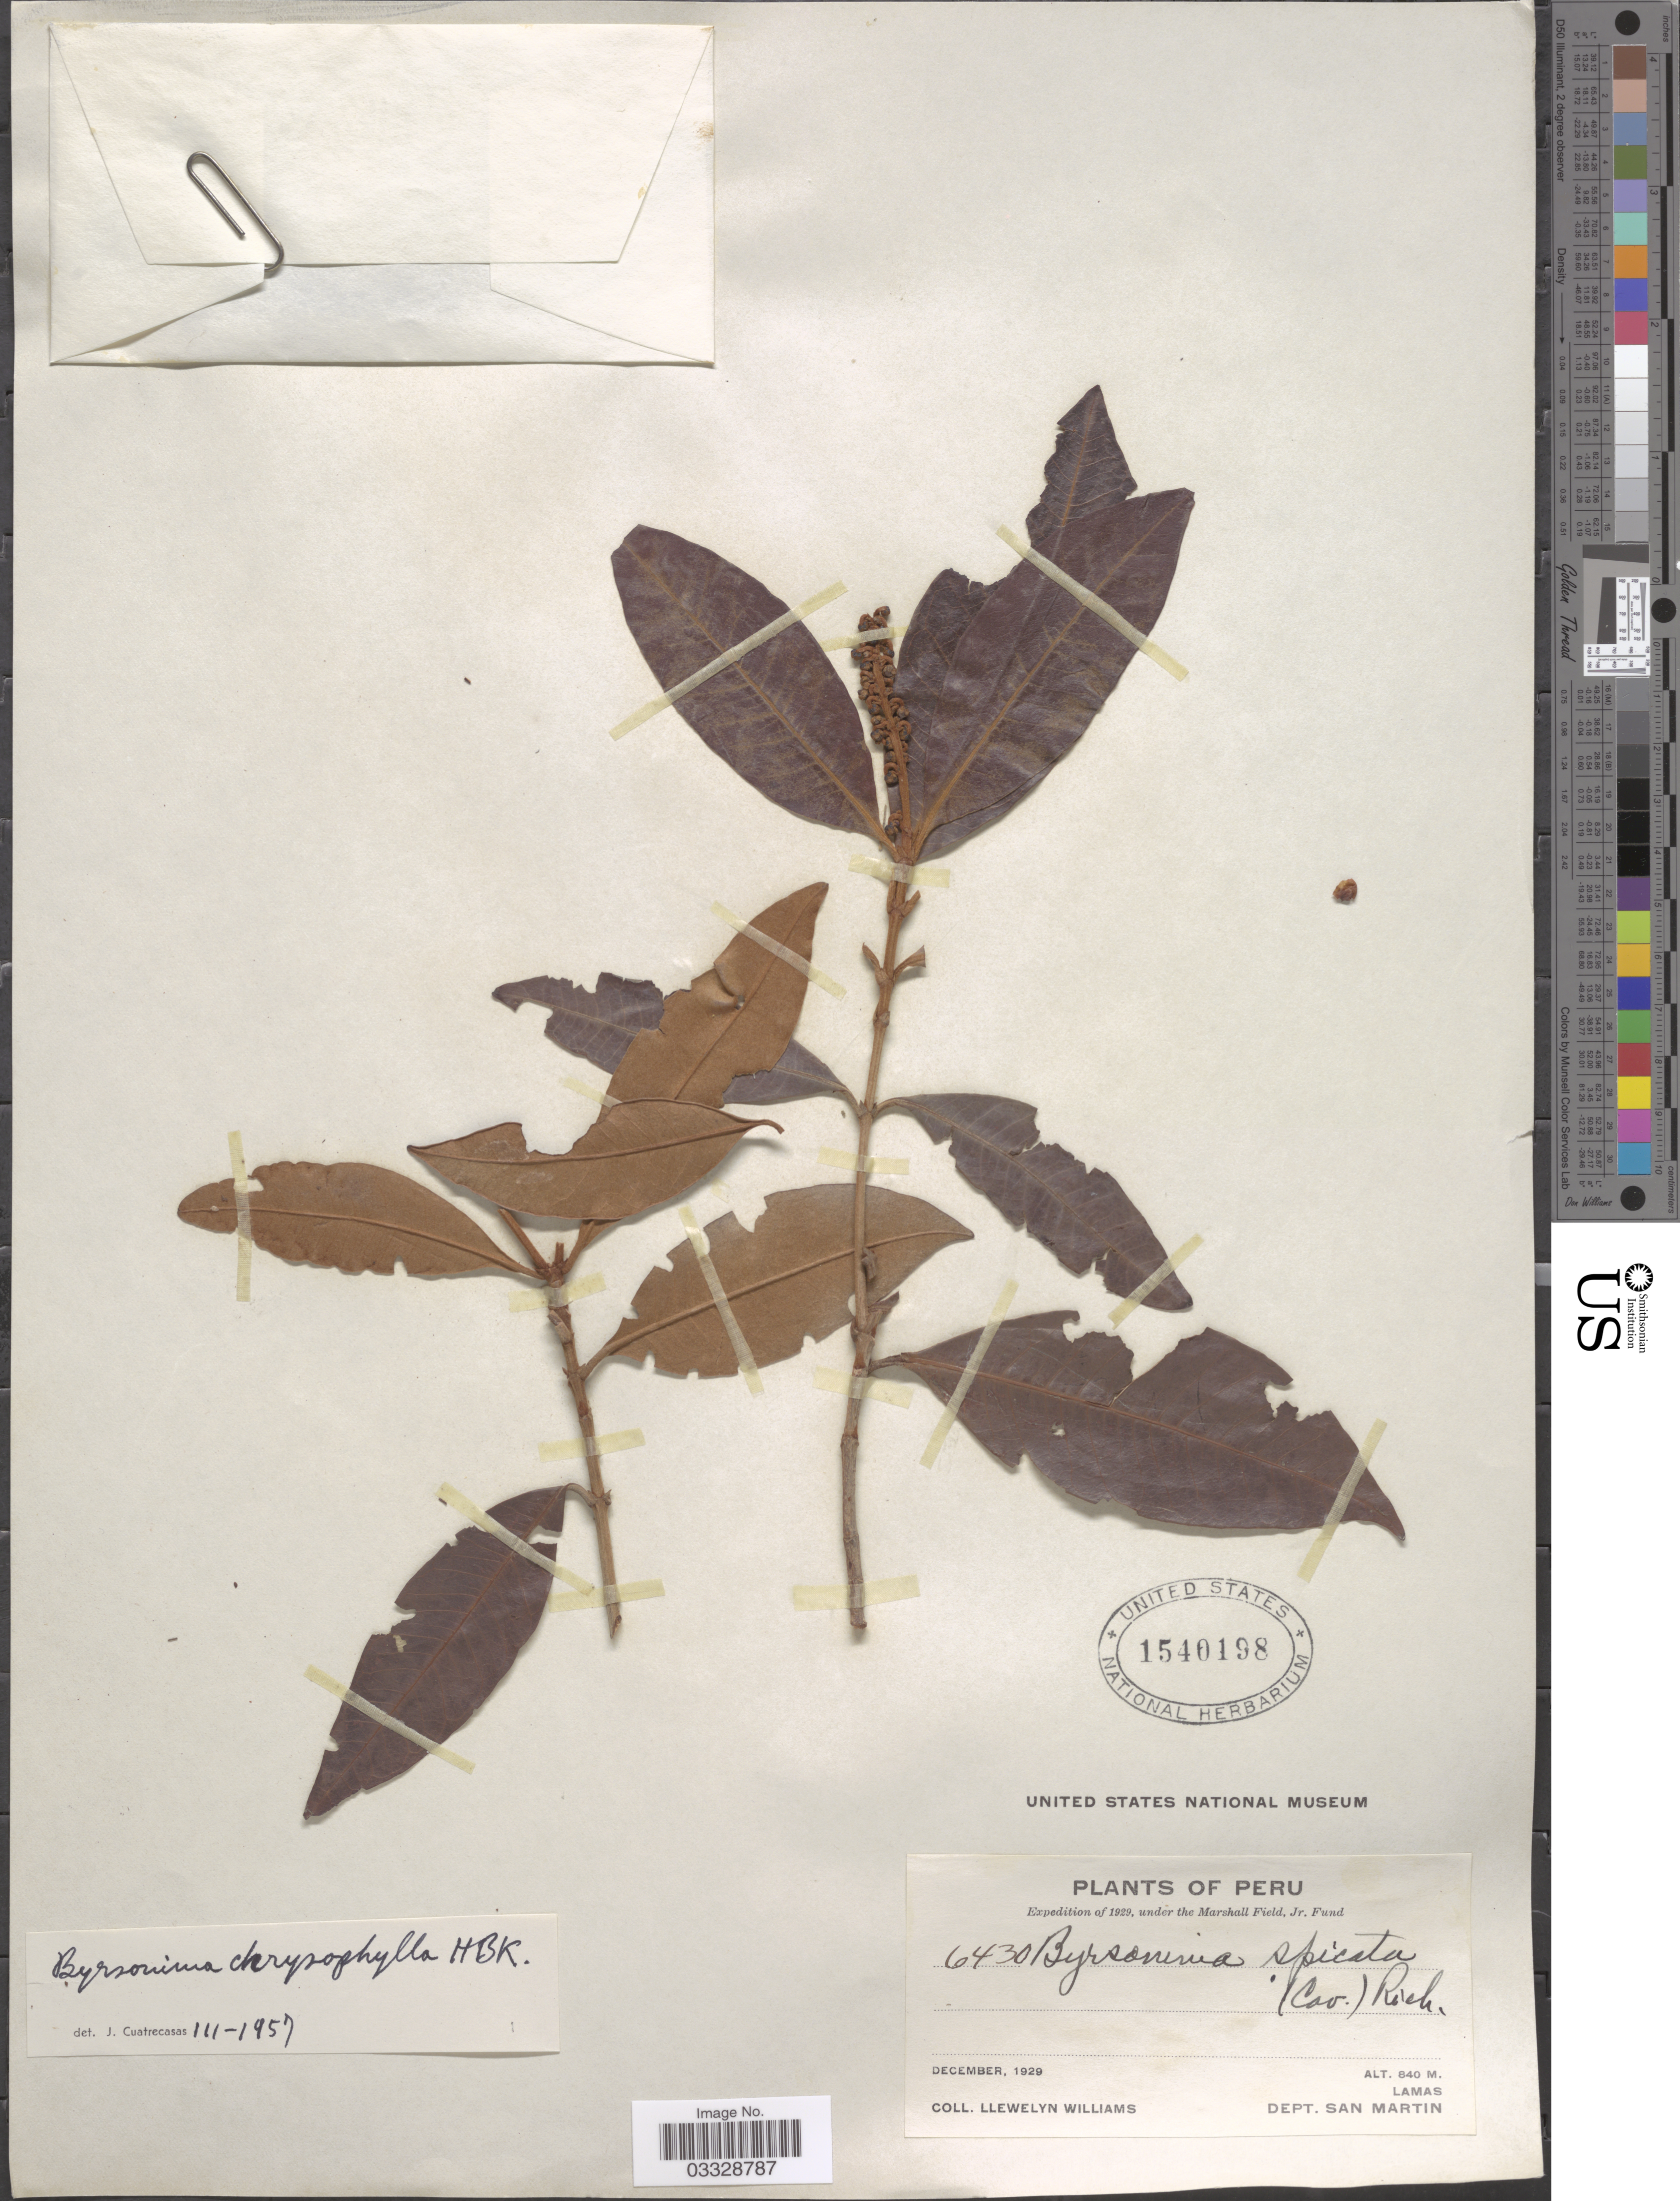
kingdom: Plantae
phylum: Tracheophyta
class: Magnoliopsida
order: Malpighiales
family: Malpighiaceae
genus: Byrsonima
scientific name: Byrsonima chrysophylla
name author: Kunth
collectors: Ll. Williams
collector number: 6430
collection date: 1929-12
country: Peru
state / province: San Martín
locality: Lamas. Dept. San Martin.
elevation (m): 840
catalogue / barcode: US 1540198